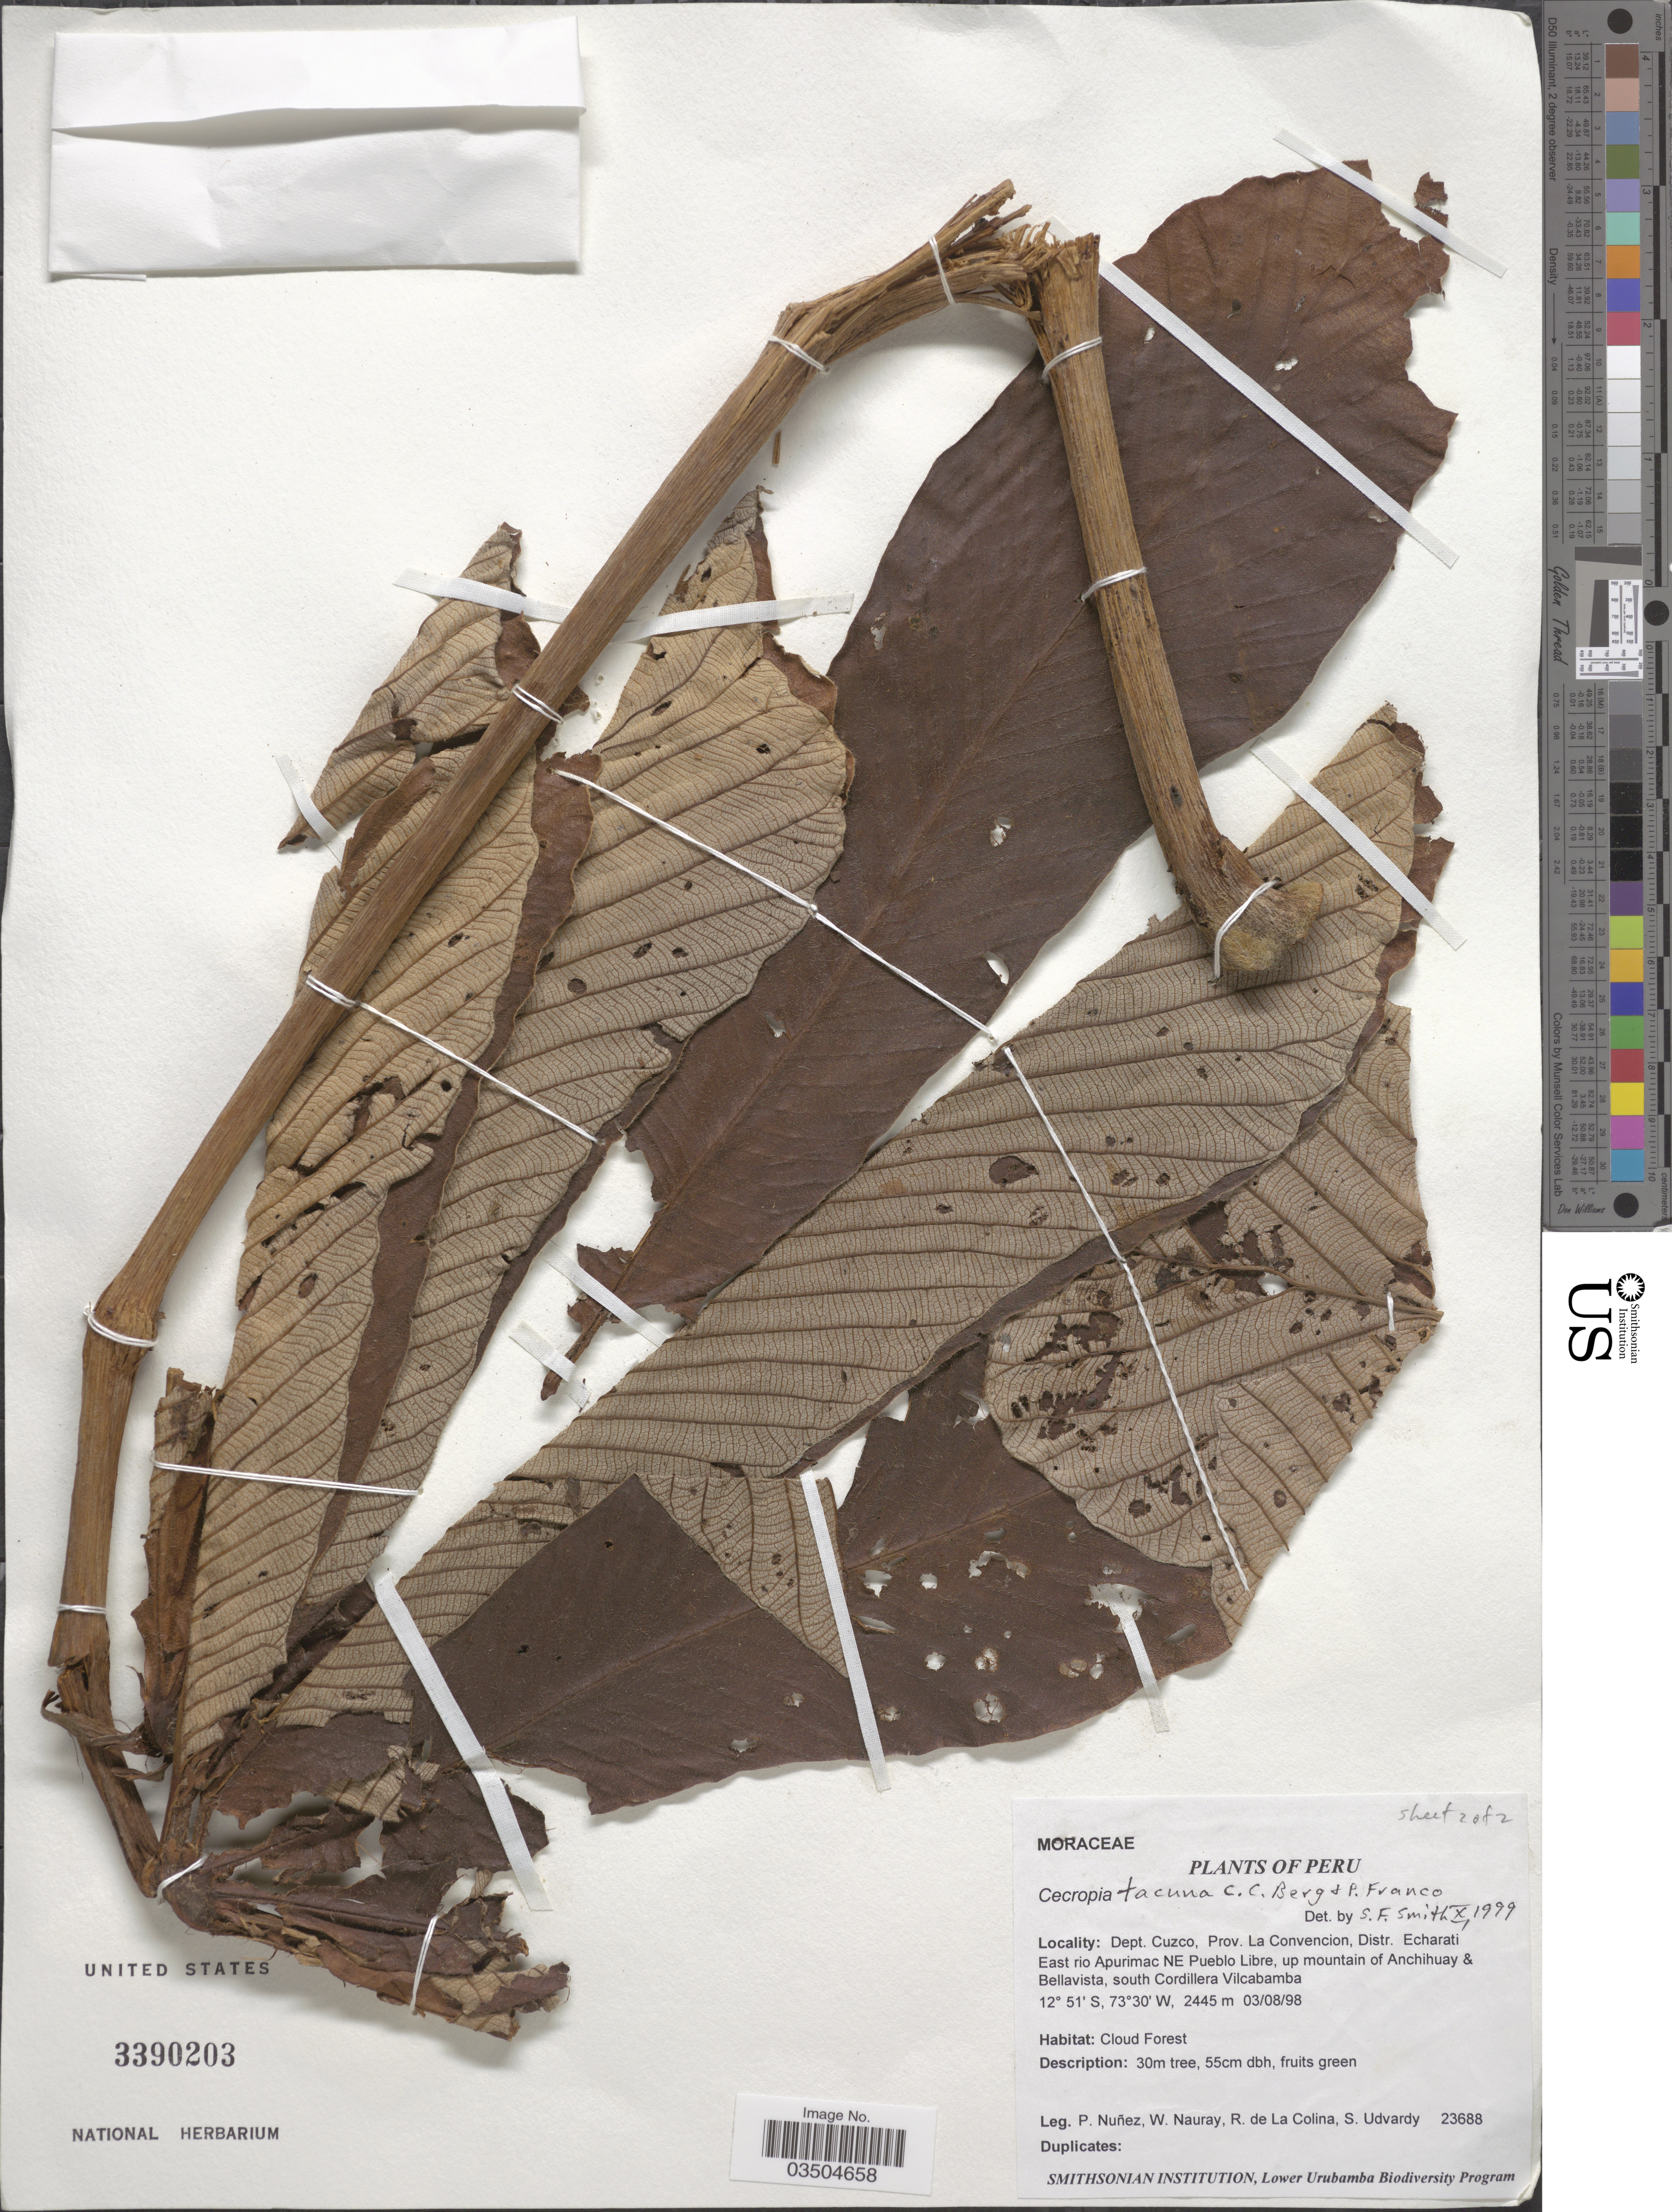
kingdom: Plantae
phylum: Tracheophyta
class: Magnoliopsida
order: Rosales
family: Urticaceae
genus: Cecropia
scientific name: Cecropia tacuna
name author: C.C. Berg & P. Franco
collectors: P. Nuñez V., W. Nauray, R. de La Colina & S. Udvardy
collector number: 23688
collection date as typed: Transcribed d/m/y: 3/8/98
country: Peru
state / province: Cusco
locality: Dept. Cuzco, Prov. La Convencion, Distr. Echarati. East rio Apurimac NE Pueblo Libre, up mountain of Anchihuay & Bellavista, south Cordillera Vilcabamba.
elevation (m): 2445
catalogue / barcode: US 3390203